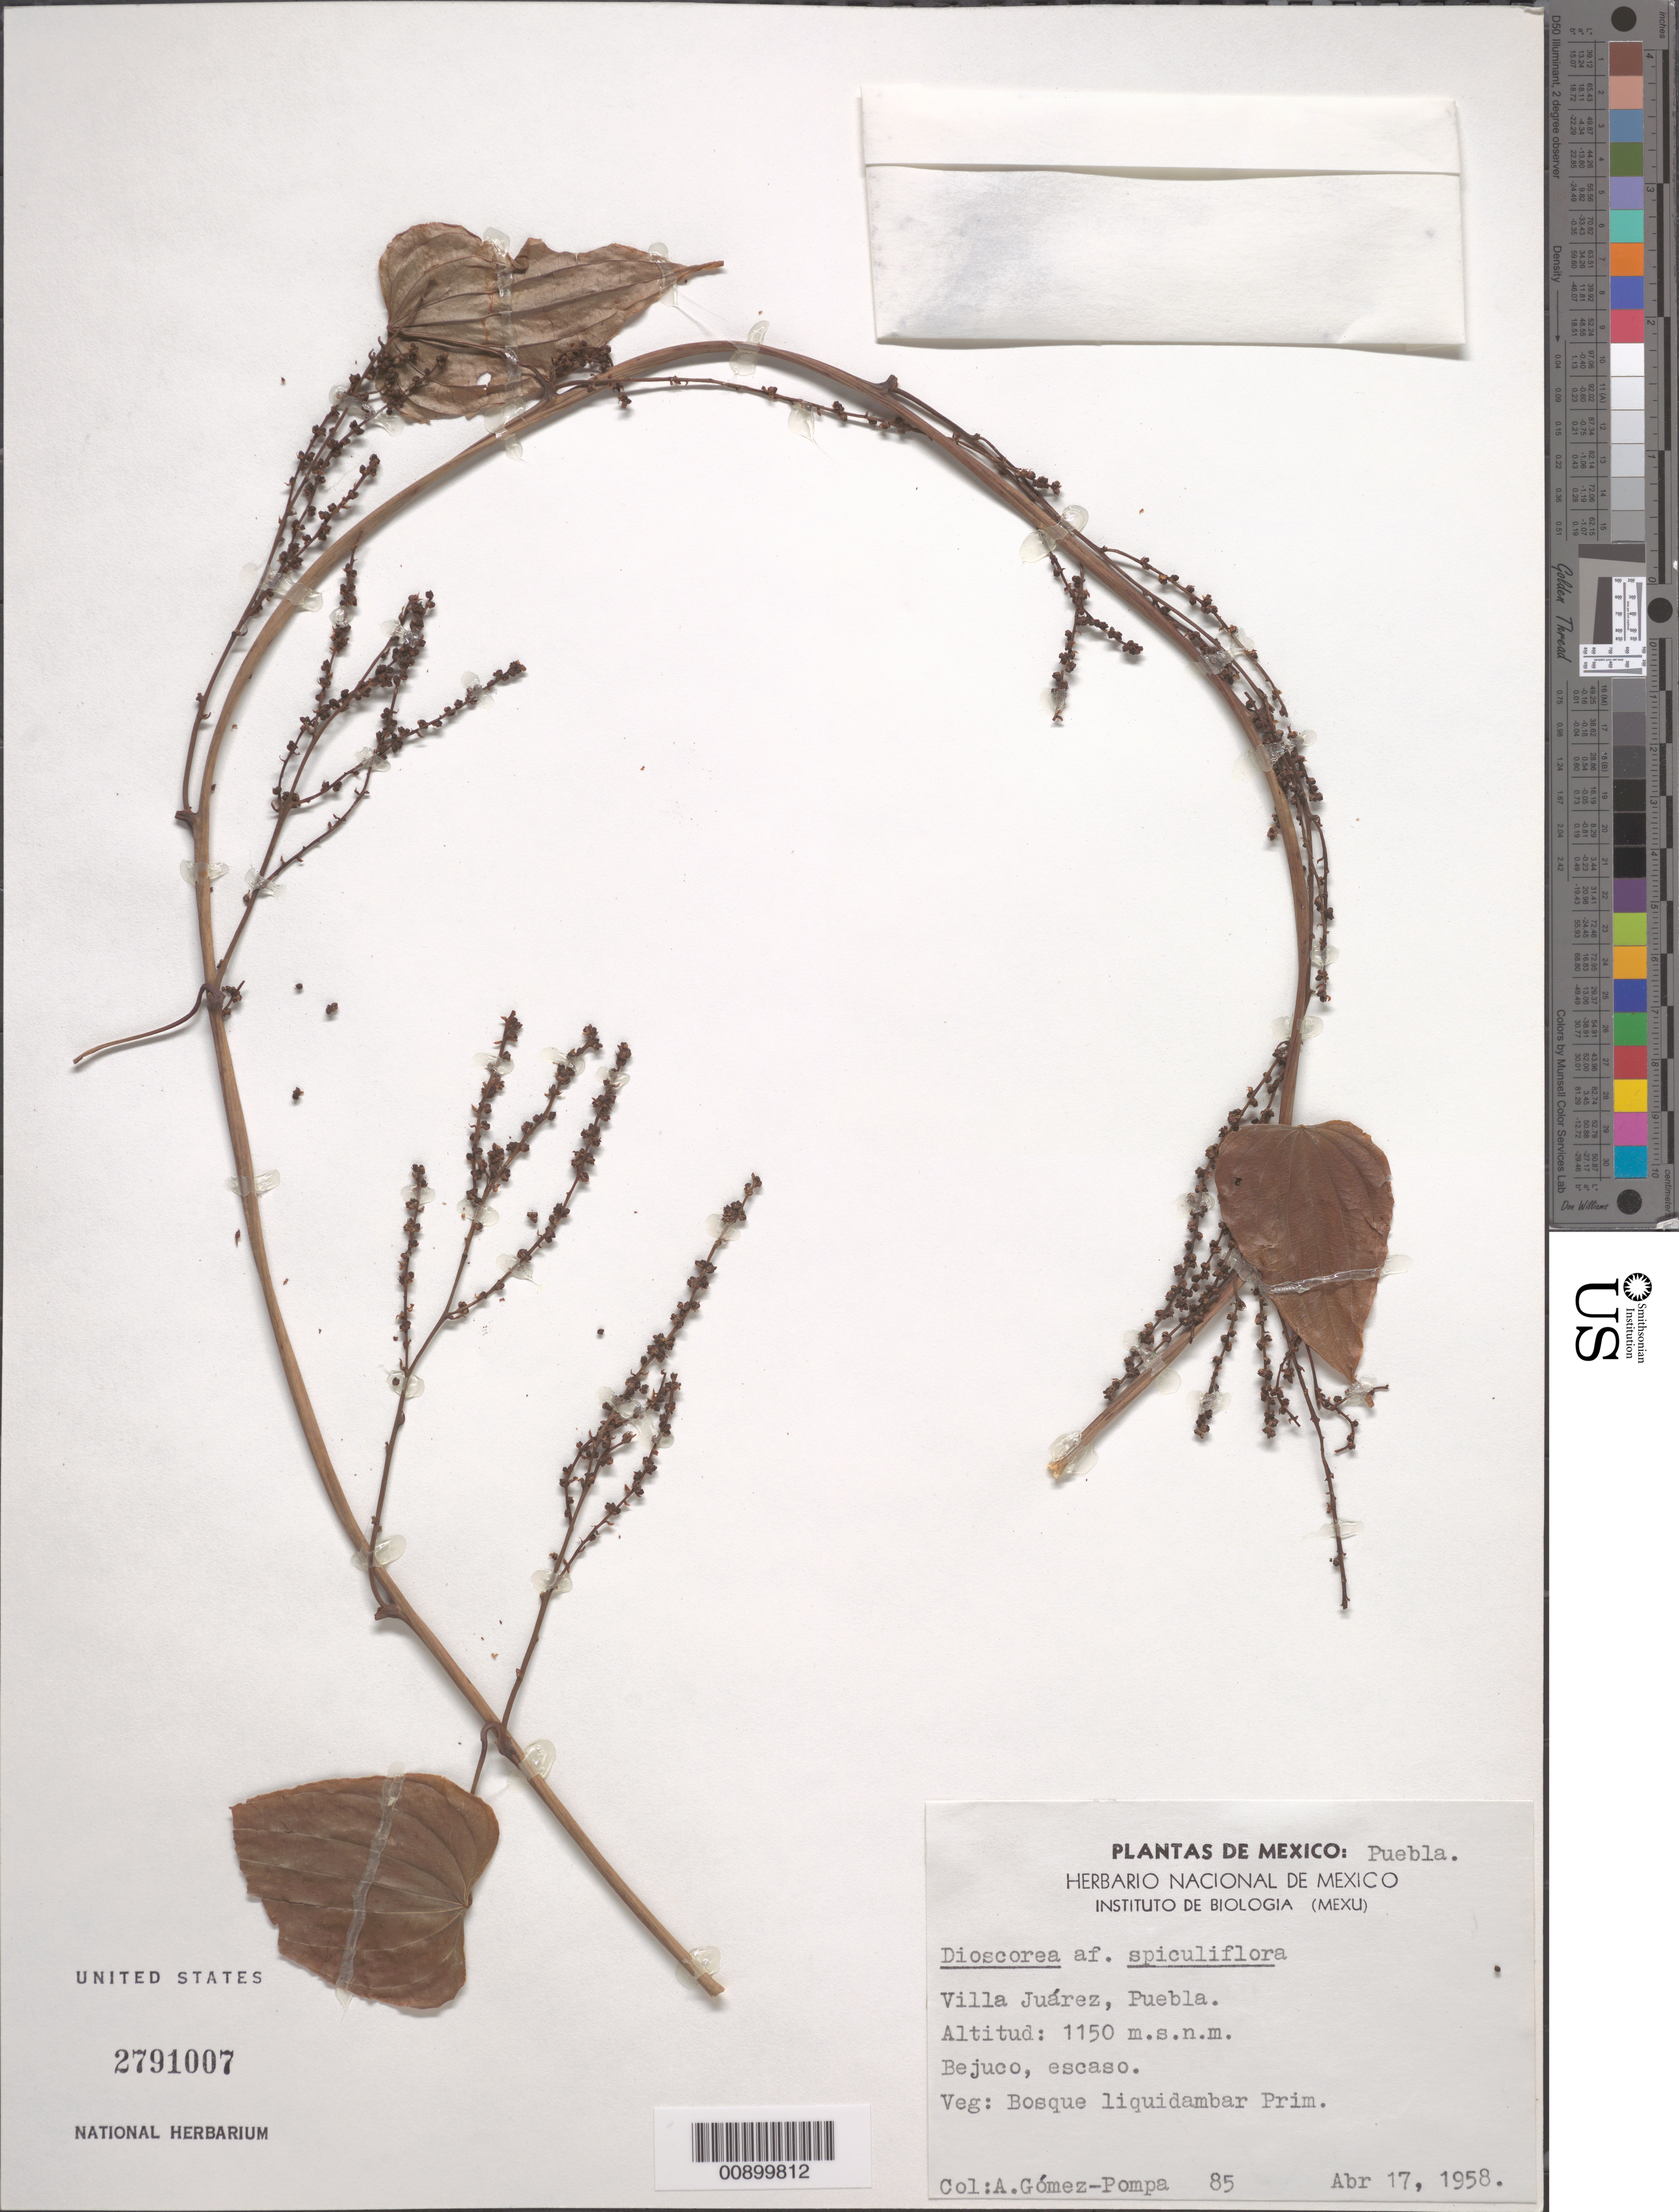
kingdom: Plantae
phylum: Tracheophyta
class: Liliopsida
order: Dioscoreales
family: Dioscoreaceae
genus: Dioscorea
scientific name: Dioscorea spiculiflora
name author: Hemsl.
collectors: A. Gómez Pompa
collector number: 85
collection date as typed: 17 Apr 1958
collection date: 1958-04-17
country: Mexico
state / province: Puebla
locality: Villa Juárez, Puebla.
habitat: Veg: Bosque liquidambar Prim.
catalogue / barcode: US 2791007